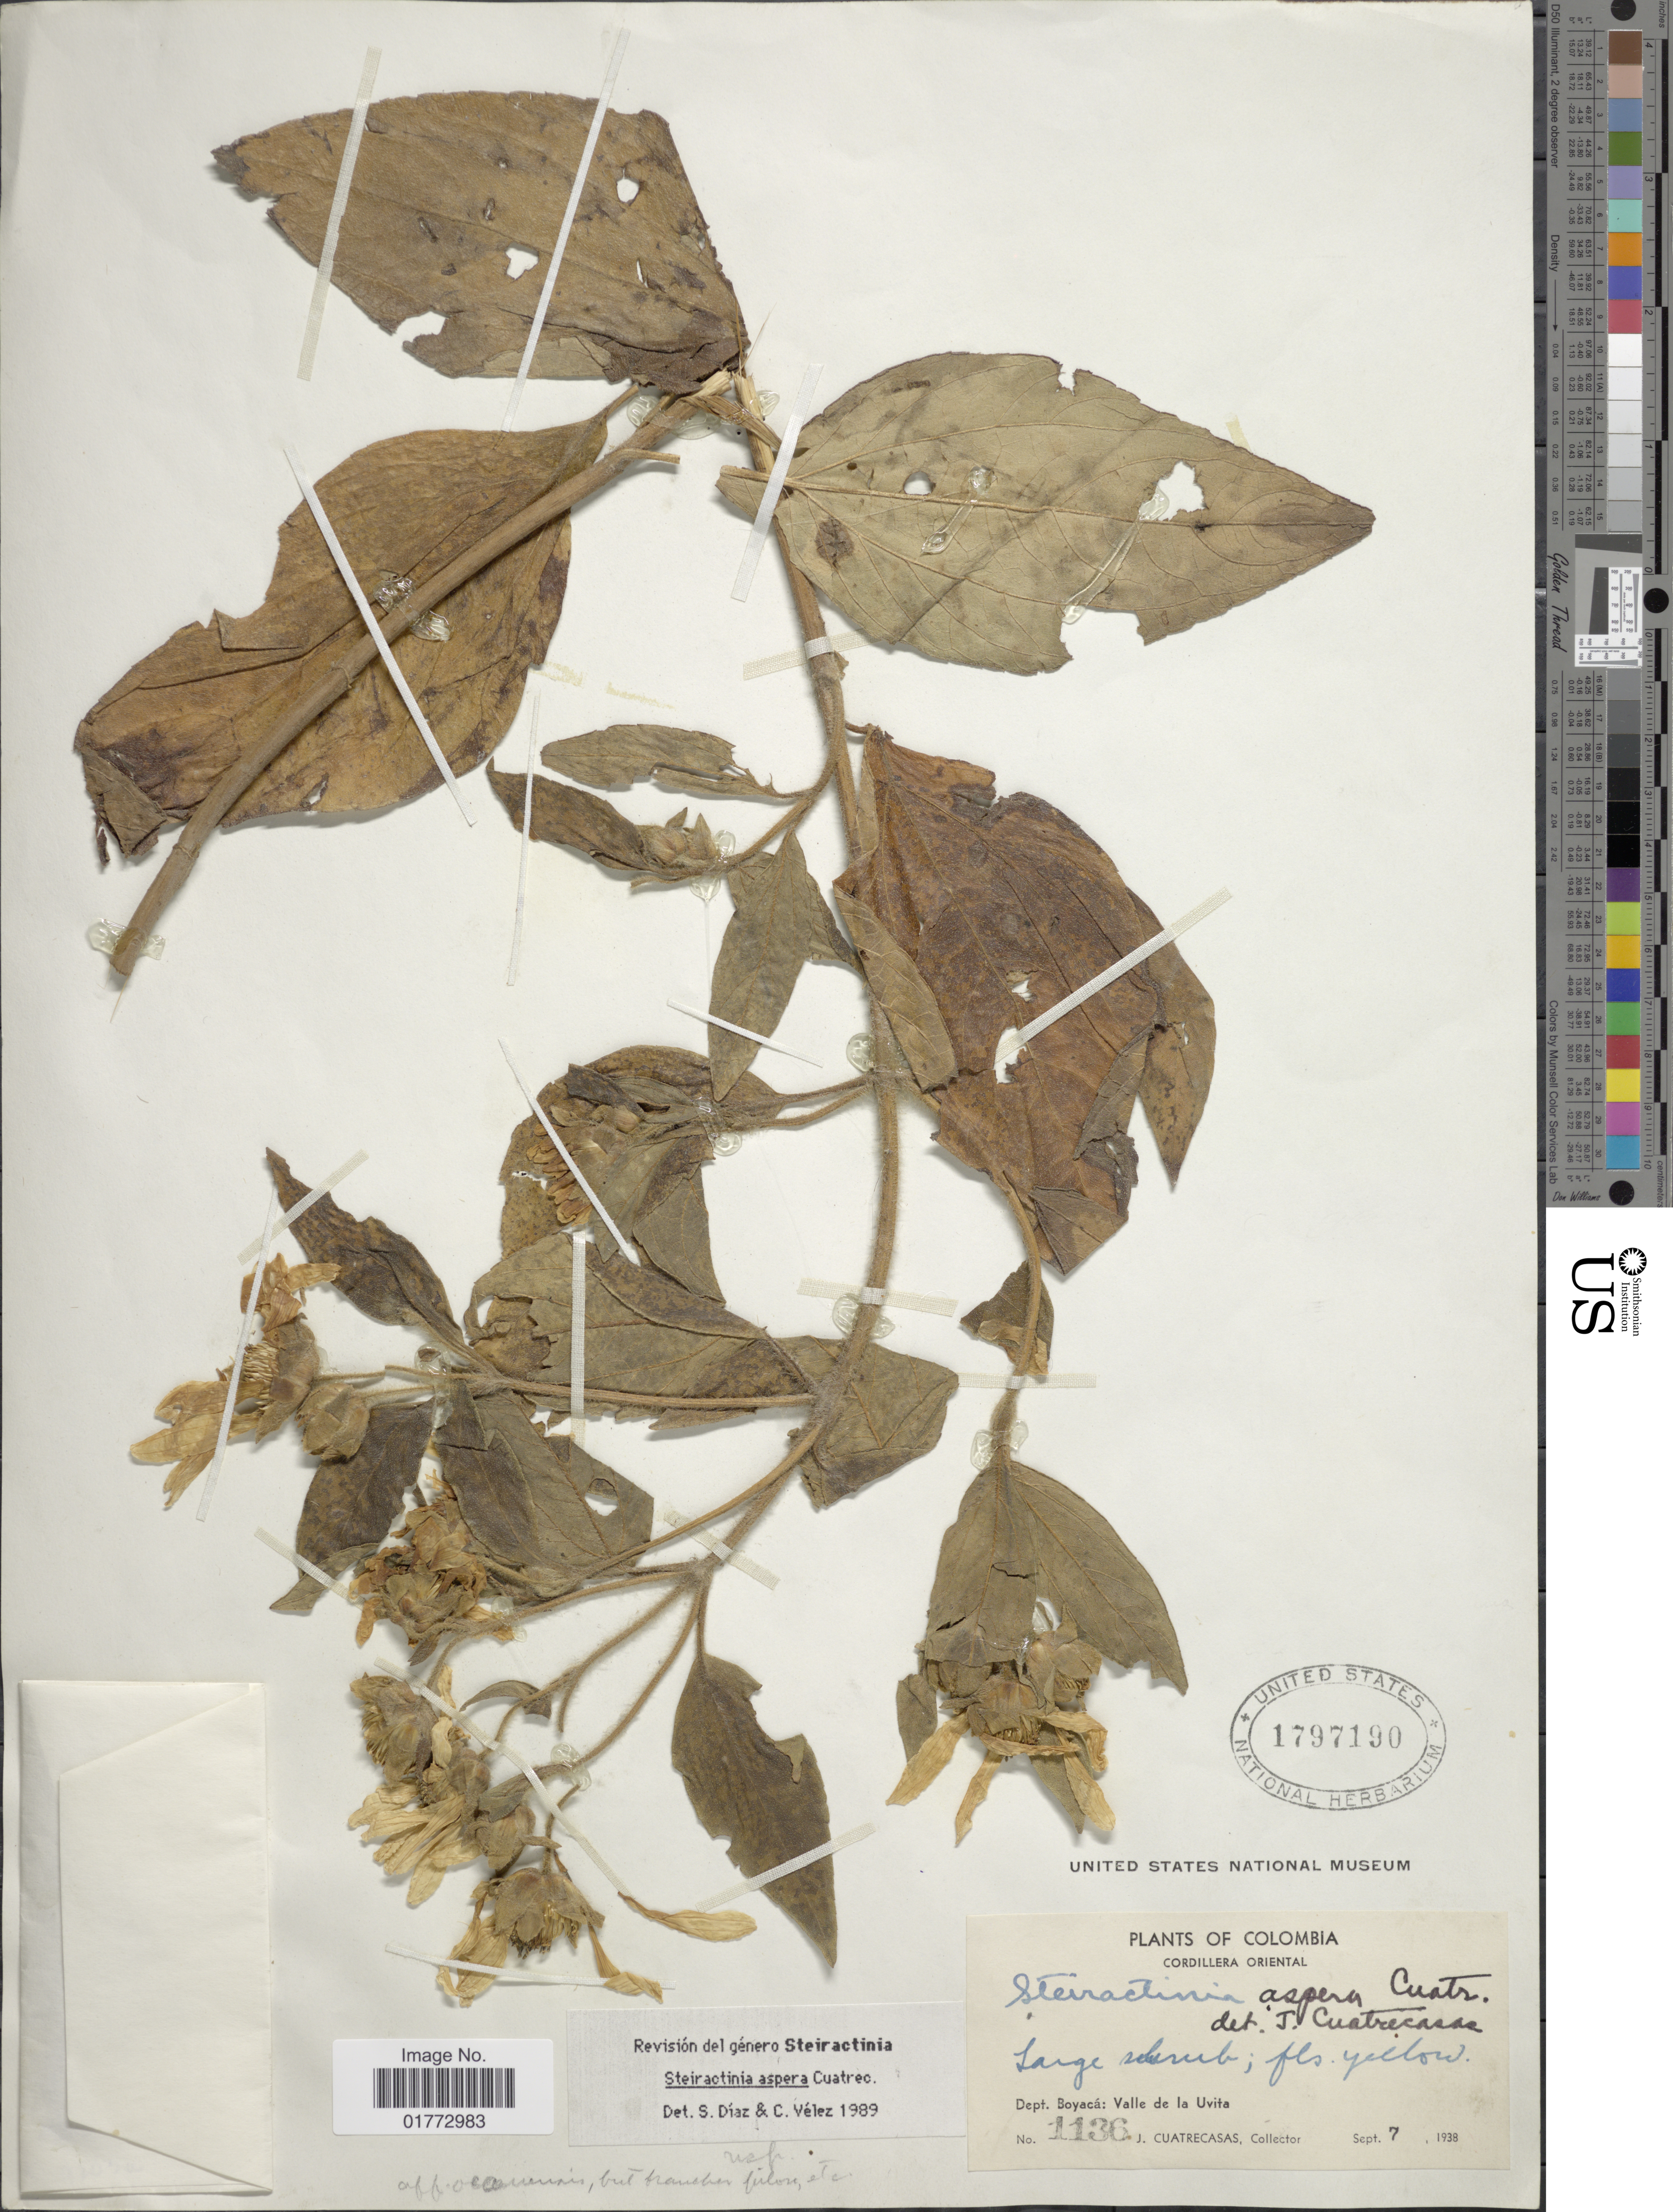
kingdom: Plantae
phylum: Tracheophyta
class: Magnoliopsida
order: Asterales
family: Asteraceae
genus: Steiractinia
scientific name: Steiractinia aspera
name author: Cuatrec.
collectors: J. Cuatrecasas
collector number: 1136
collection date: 1938-09-07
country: Colombia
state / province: Boyacá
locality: Cordillera Oriental, Valle de la Uvita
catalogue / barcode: US 1797190